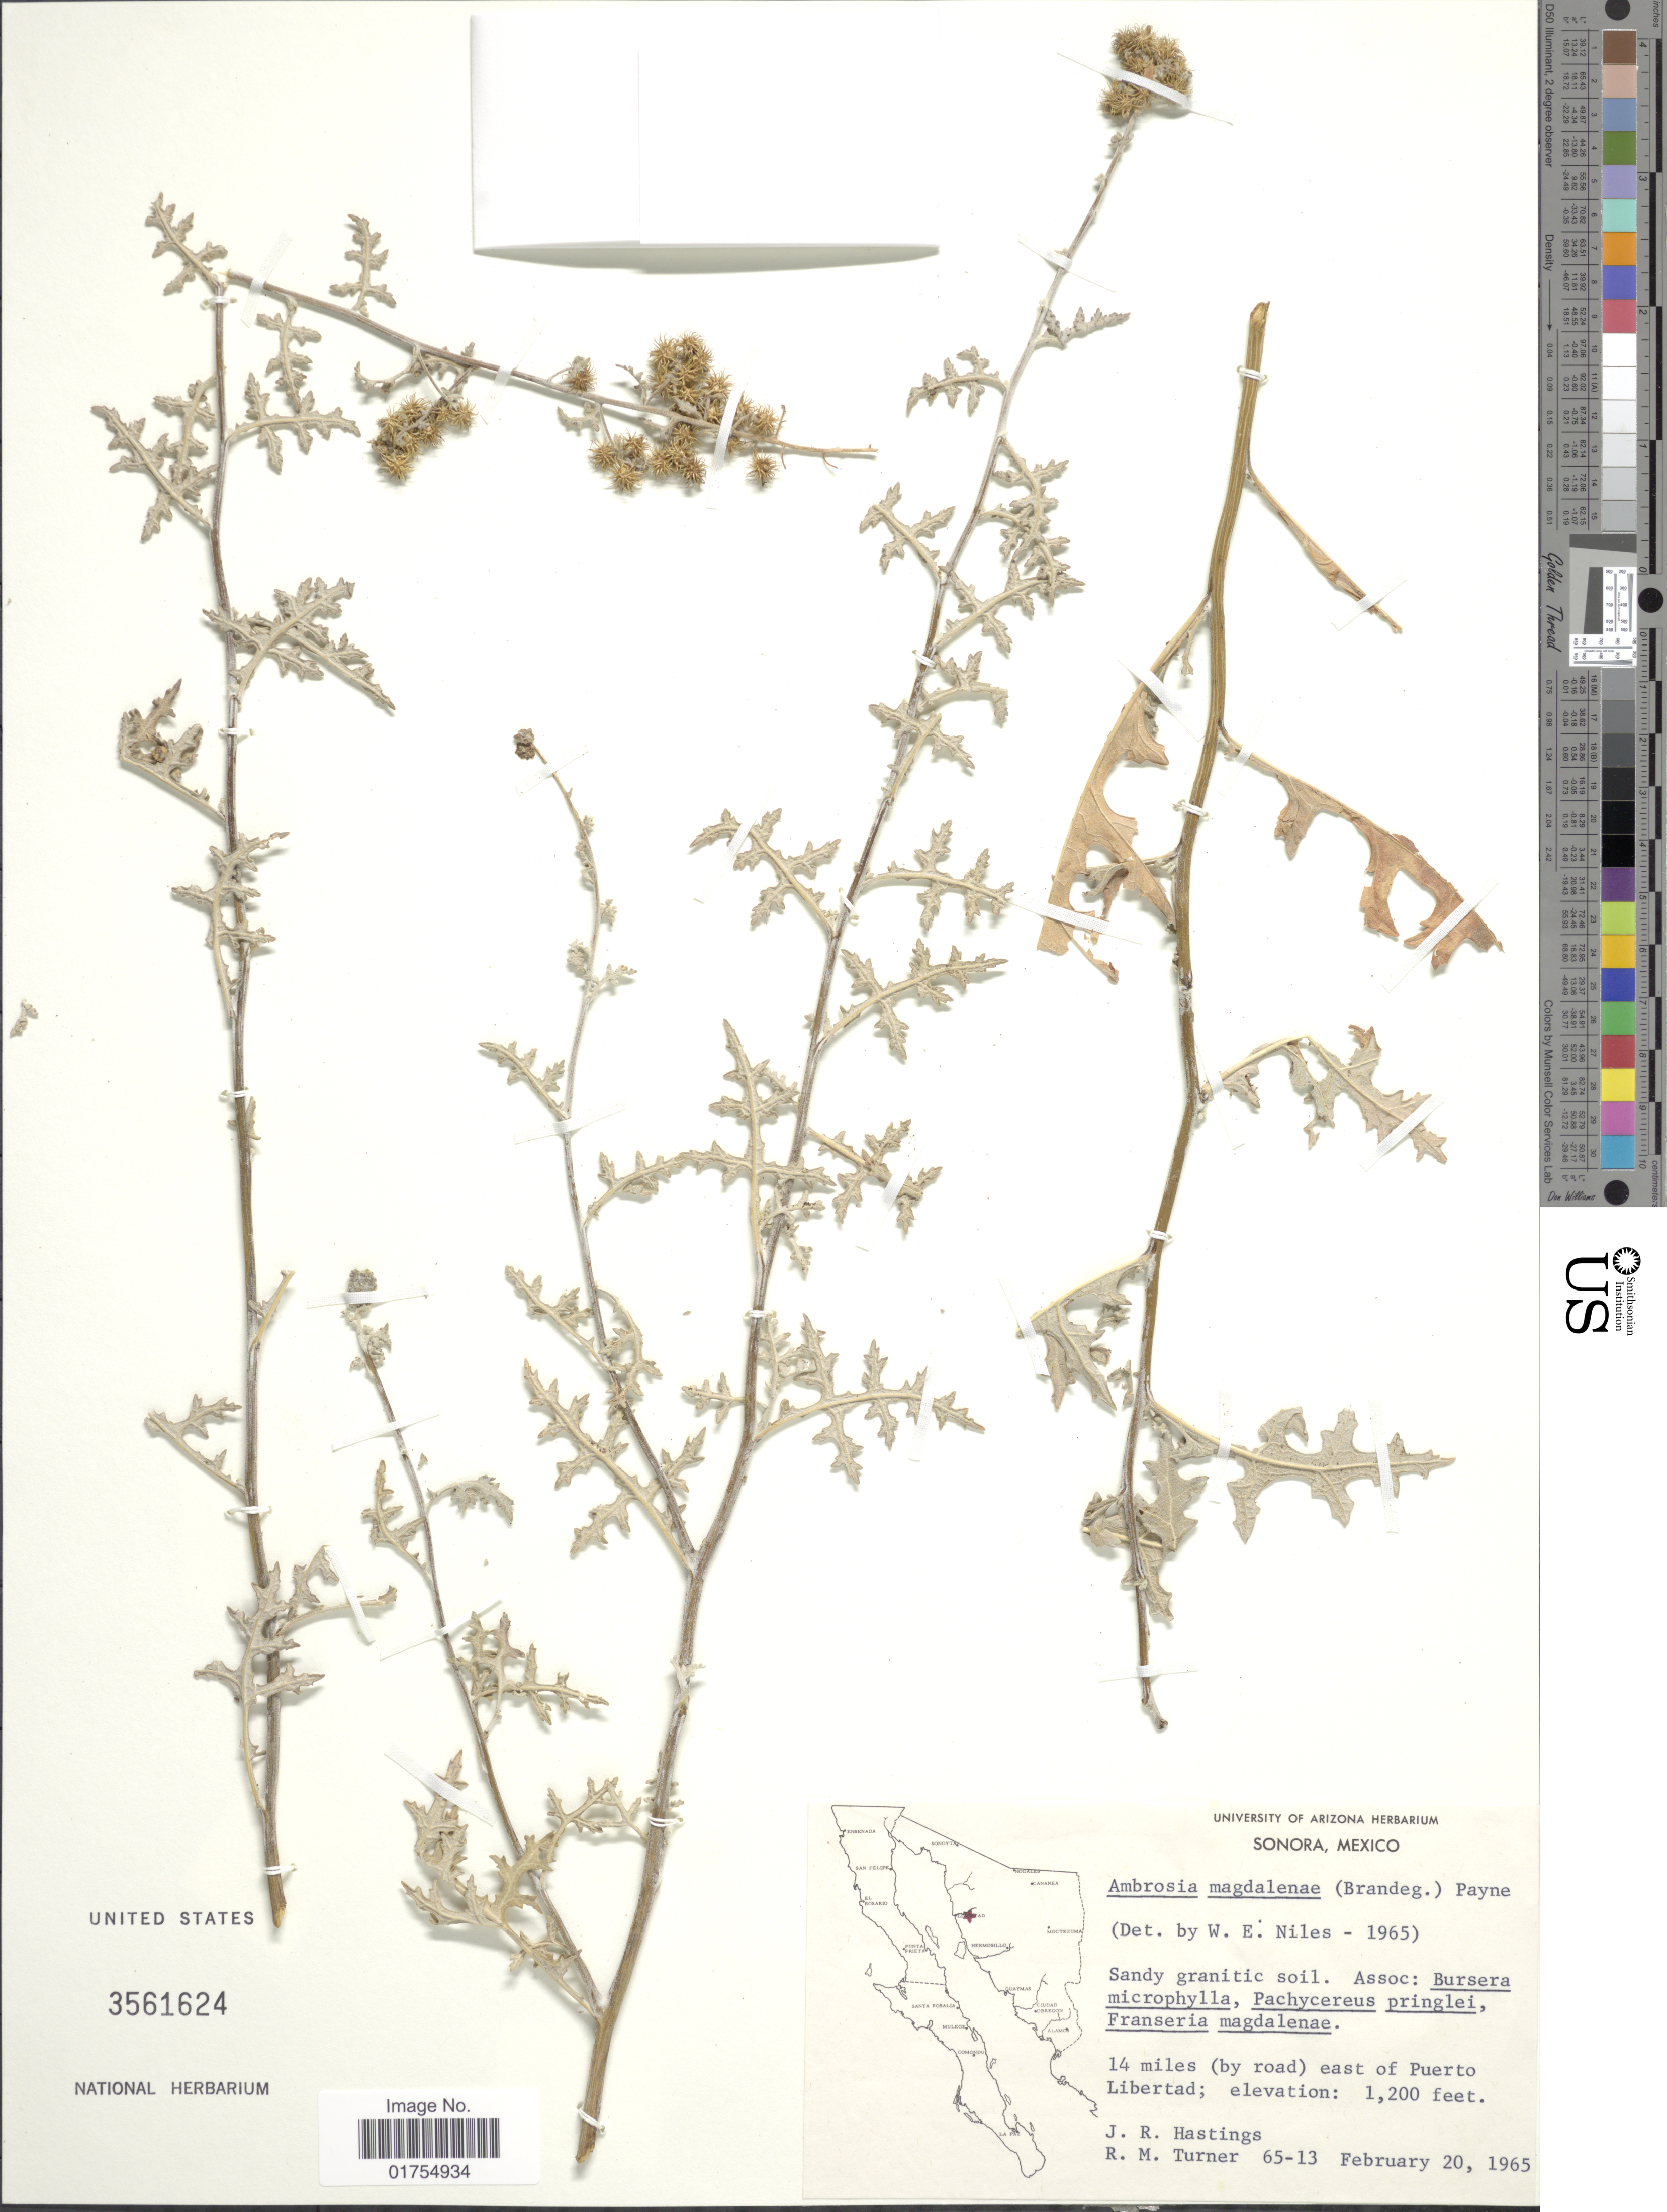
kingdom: Plantae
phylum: Tracheophyta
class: Magnoliopsida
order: Asterales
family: Asteraceae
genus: Franseria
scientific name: Franseria magdalenae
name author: Brandegee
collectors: J. Hastings & R. M. Turner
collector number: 65-13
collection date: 1965-02-20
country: Mexico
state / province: Sonora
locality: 14 miles (by road) east of Puerto Libertad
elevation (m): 366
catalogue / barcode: US 3561624